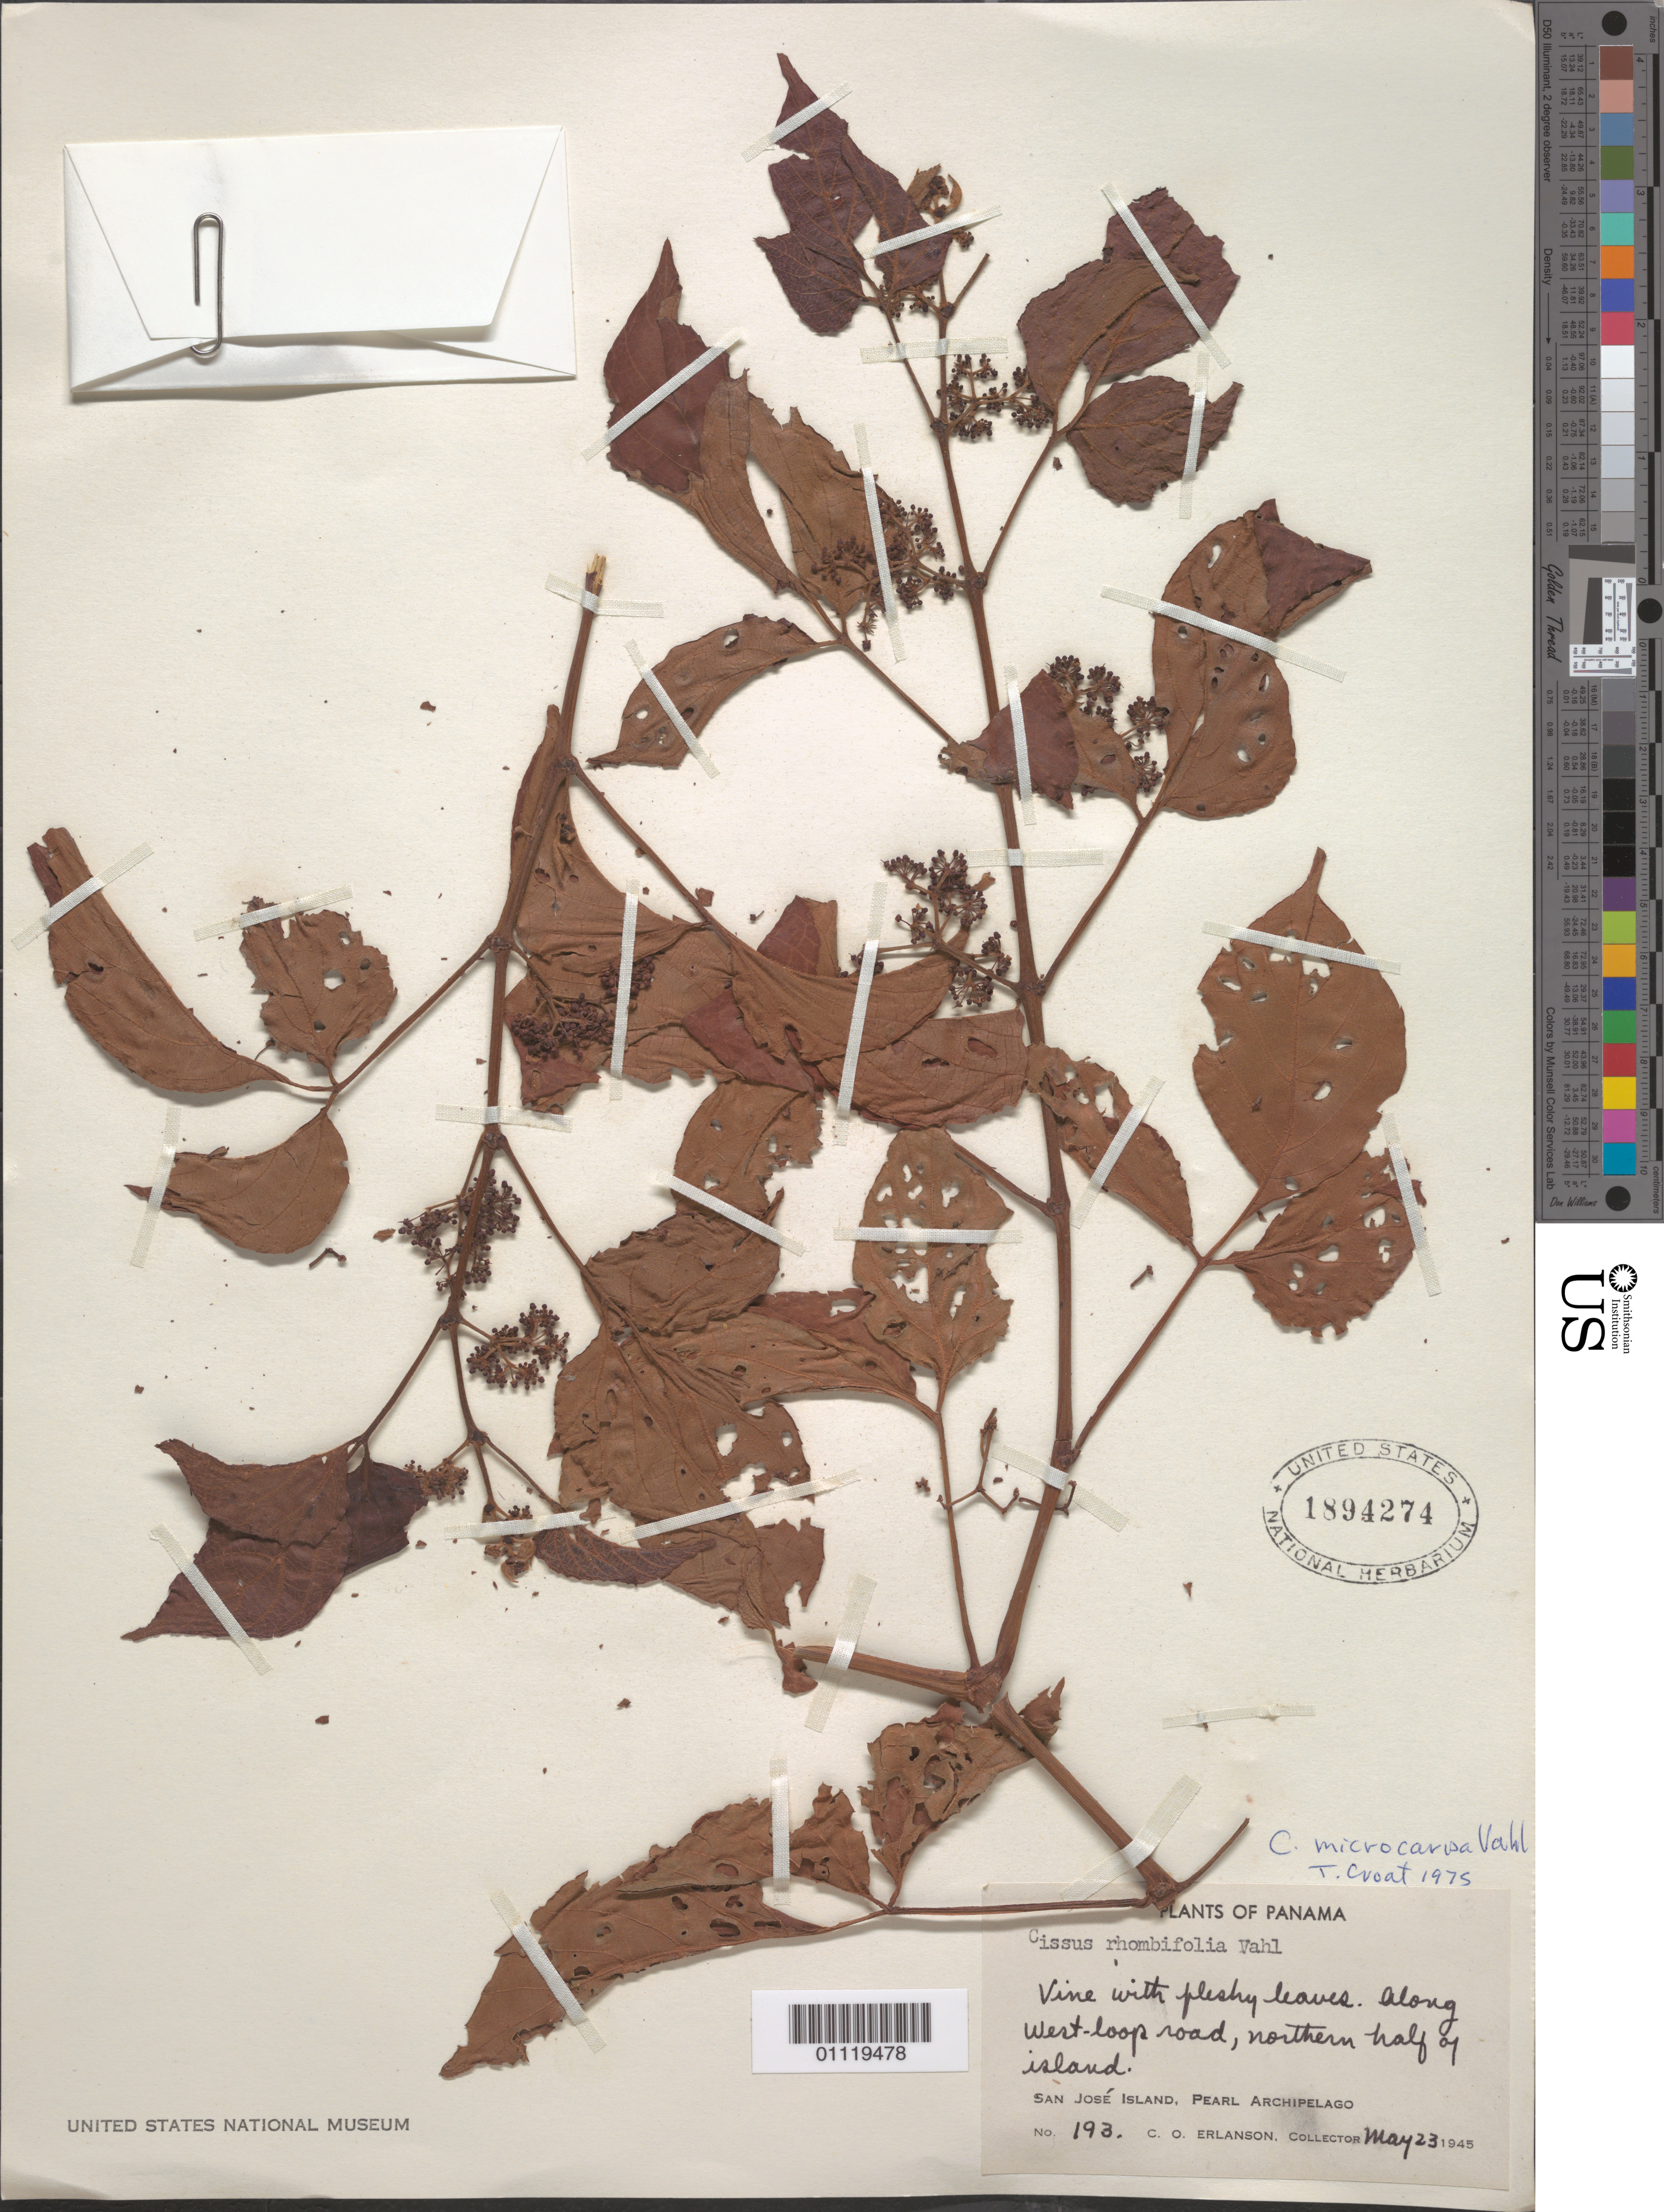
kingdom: Plantae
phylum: Tracheophyta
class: Magnoliopsida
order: Vitales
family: Vitaceae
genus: Cissus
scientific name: Cissus microcarpa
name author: Vahl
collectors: C. O. Erlanson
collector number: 193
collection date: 1945-05-23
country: Panama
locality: San Jose Island, Pearl Archipelago.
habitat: Along road. Vine.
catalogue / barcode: US 1894274